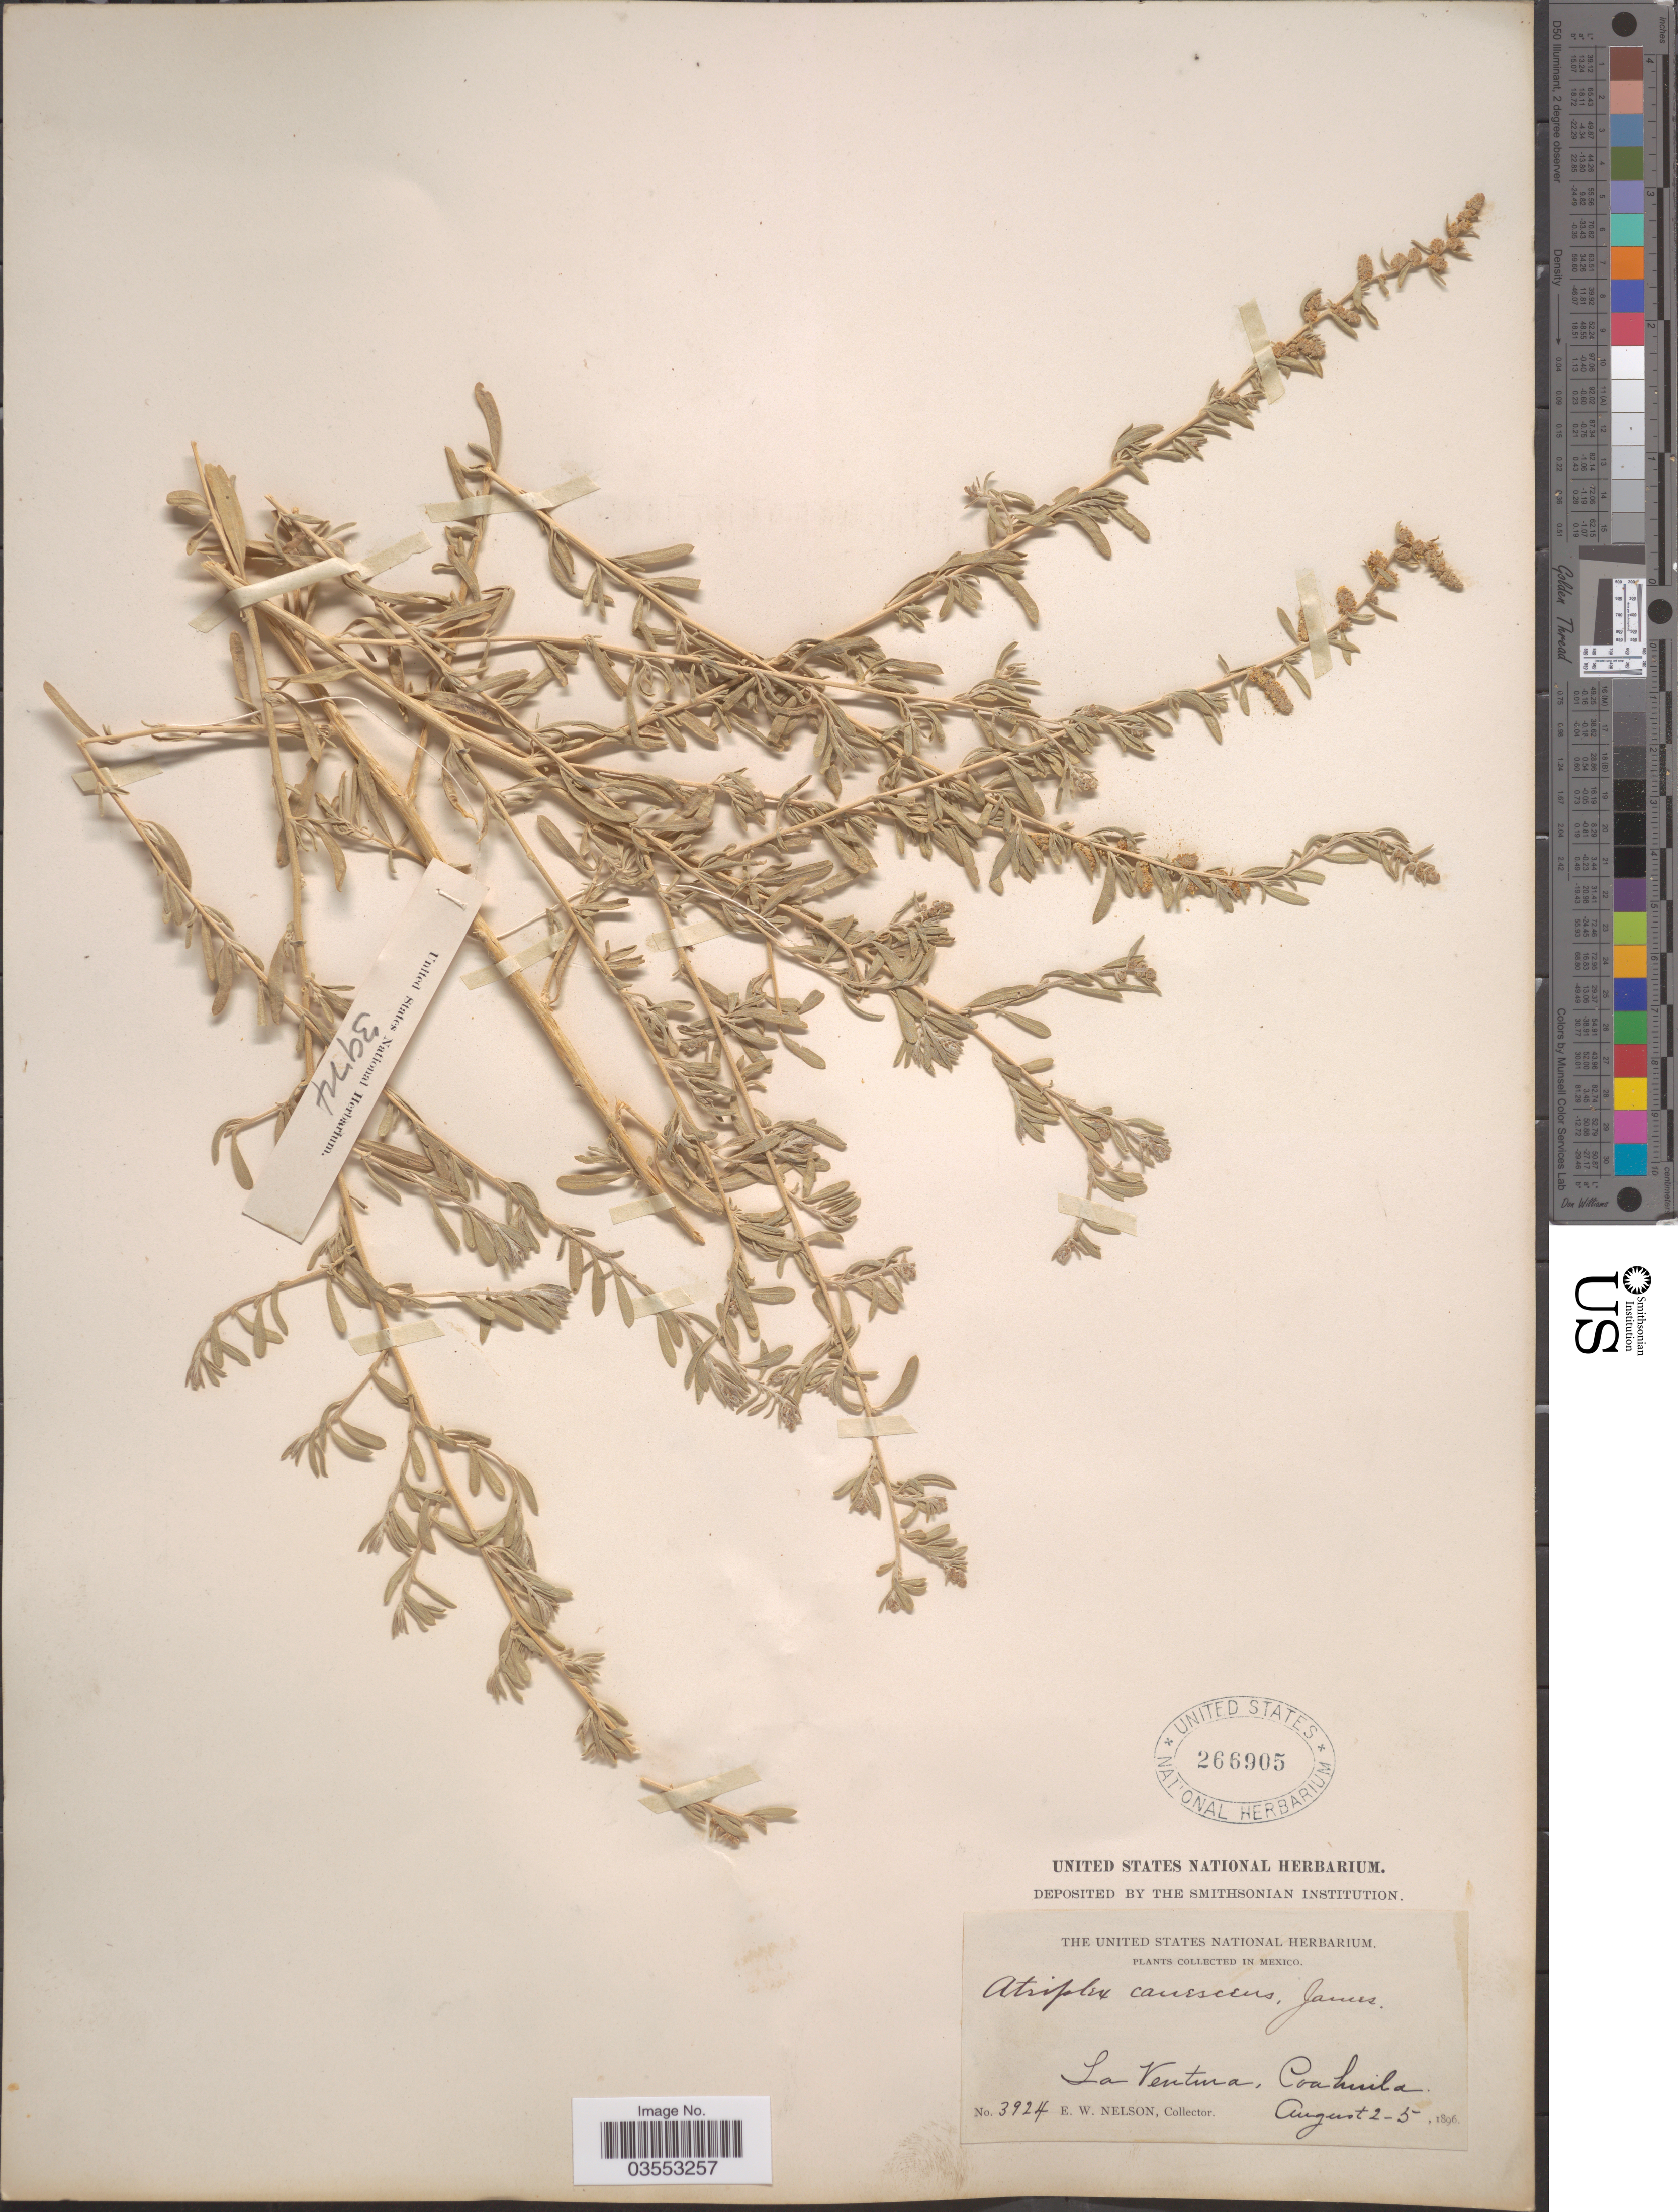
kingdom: Plantae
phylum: Tracheophyta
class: Magnoliopsida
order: Caryophyllales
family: Amaranthaceae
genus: Atriplex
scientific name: Atriplex canescens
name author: (Pursh) Nutt.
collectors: E. W. Nelson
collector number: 3924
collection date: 1896-08-02/1896-08-05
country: Mexico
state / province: Coahuila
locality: La Ventura.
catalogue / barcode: US 266905